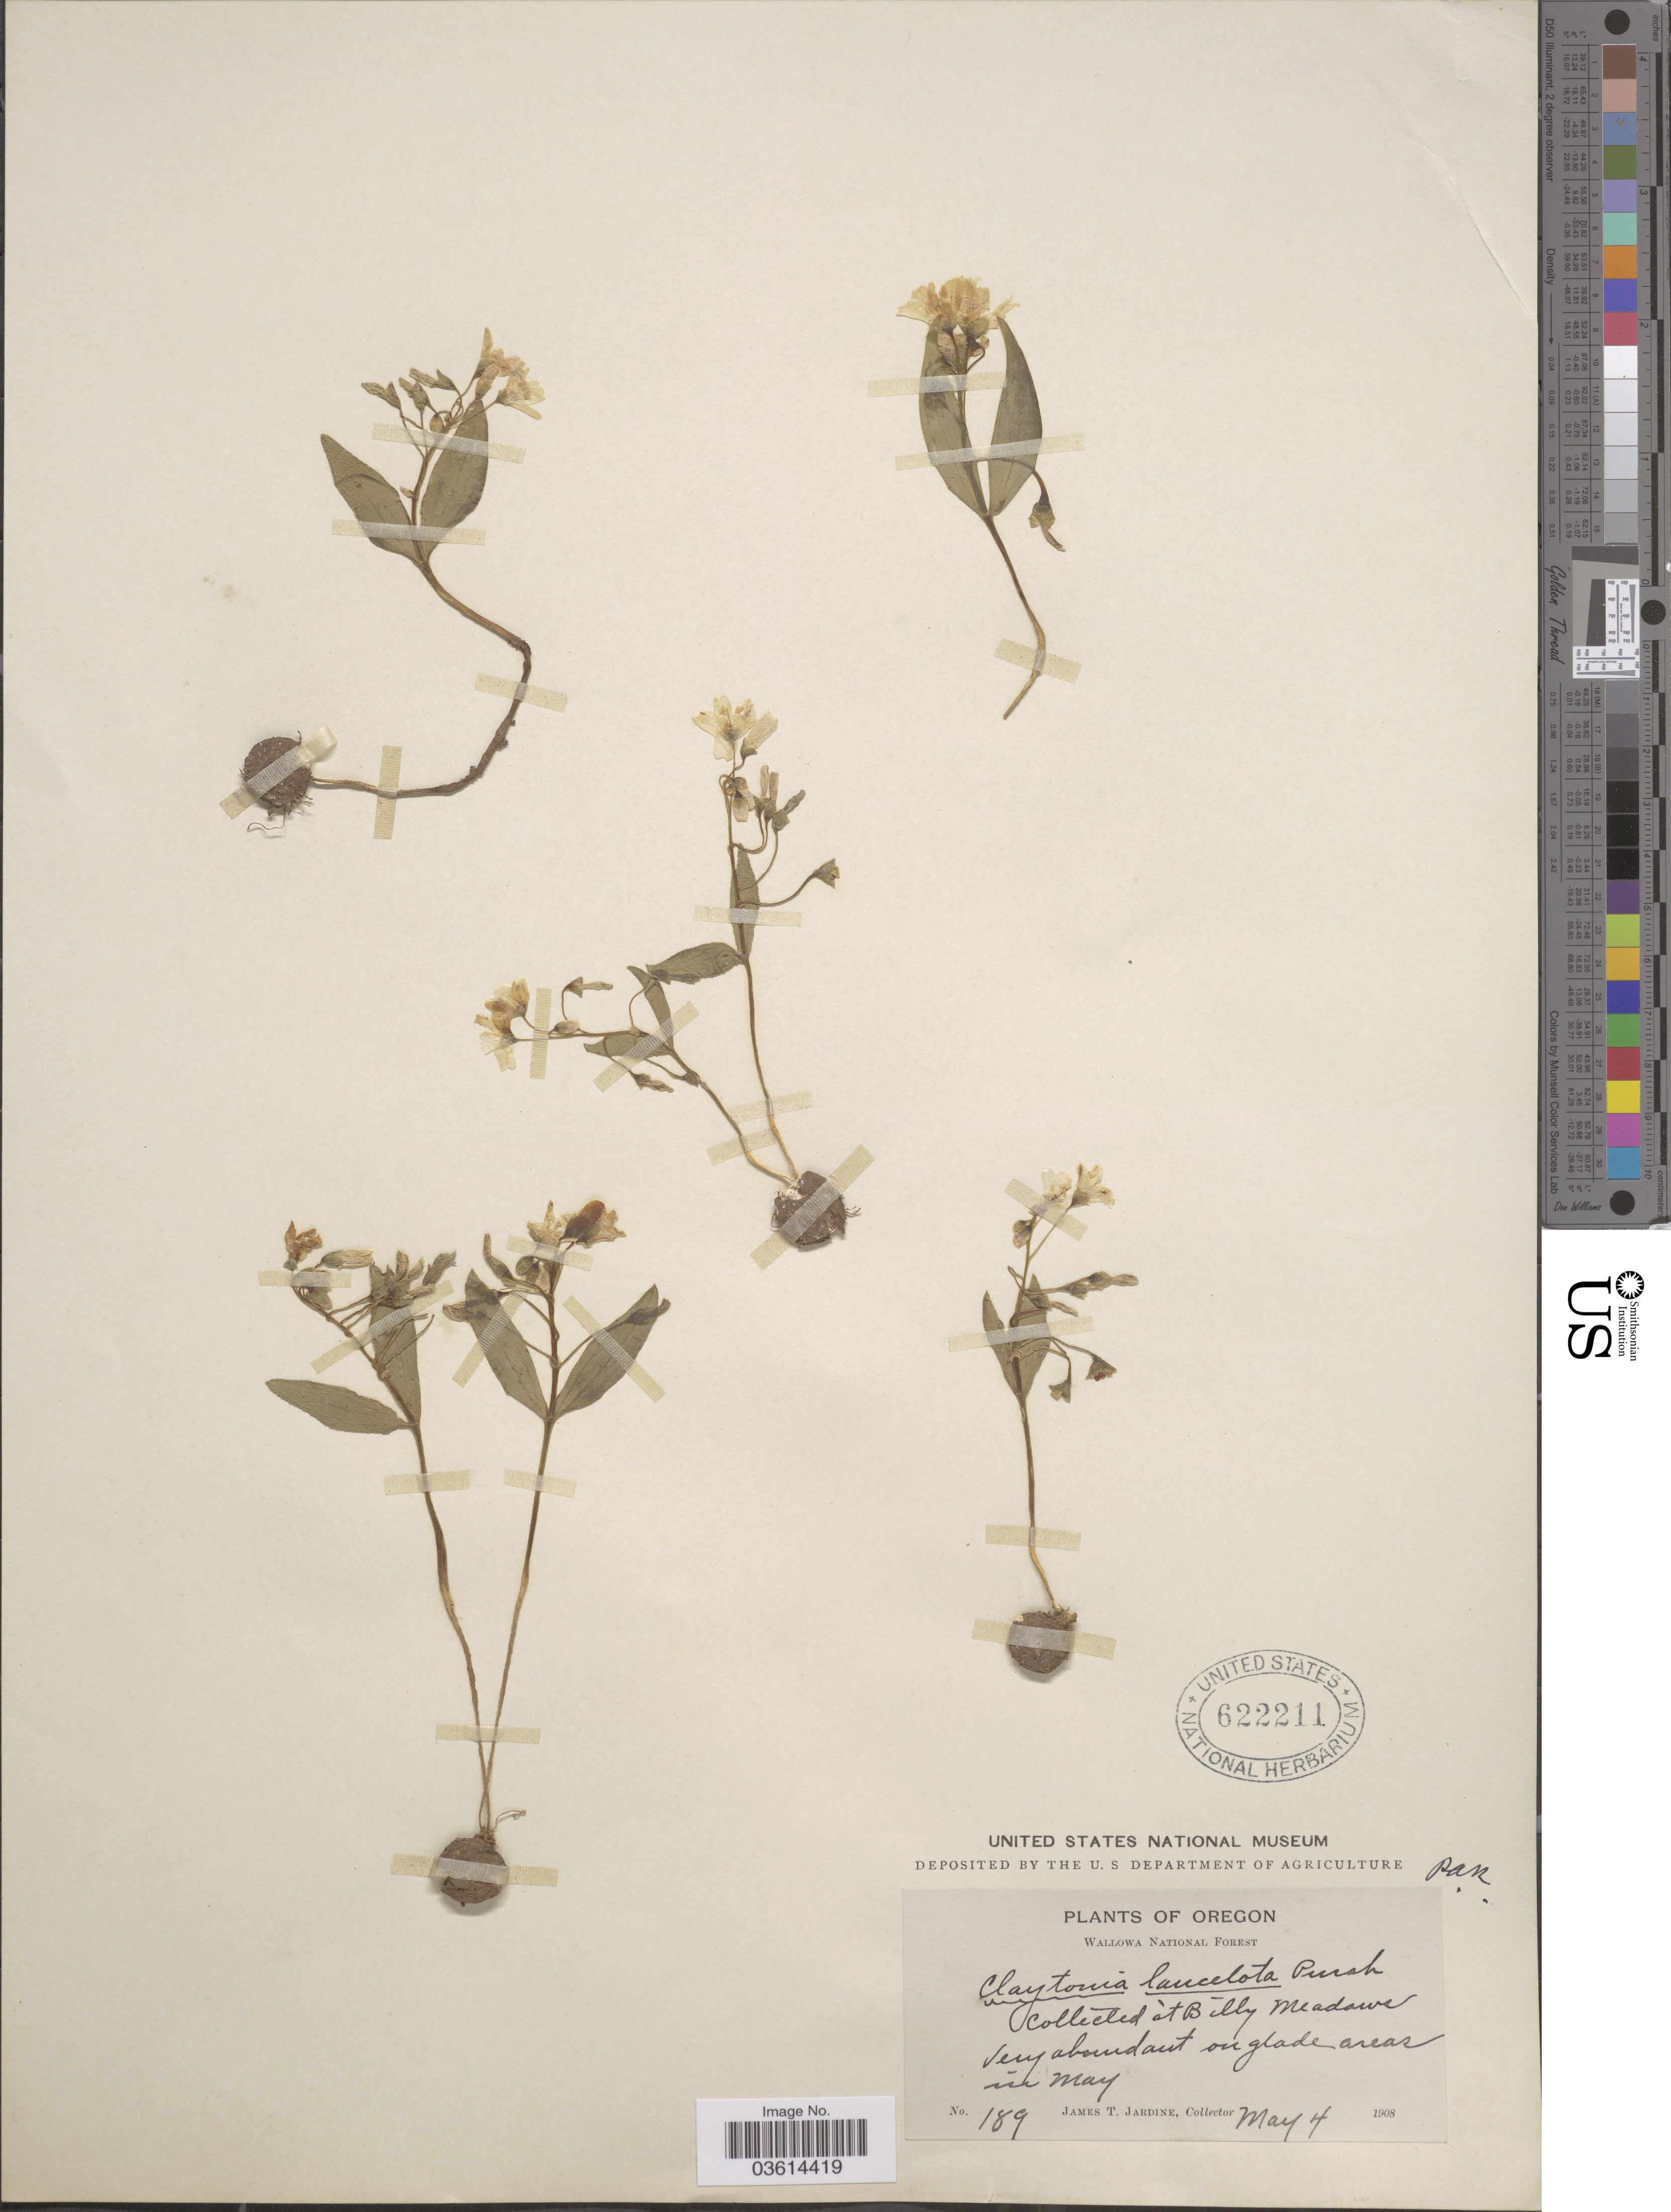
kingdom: Plantae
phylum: Tracheophyta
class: Magnoliopsida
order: Caryophyllales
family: Montiaceae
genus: Claytonia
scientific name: Claytonia lanceolata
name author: Pursh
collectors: J. T. Jardine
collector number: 189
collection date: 1908-05-04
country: United States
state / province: Oregon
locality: Wallowa National Forest. At Billy Meadows.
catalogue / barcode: US 622211